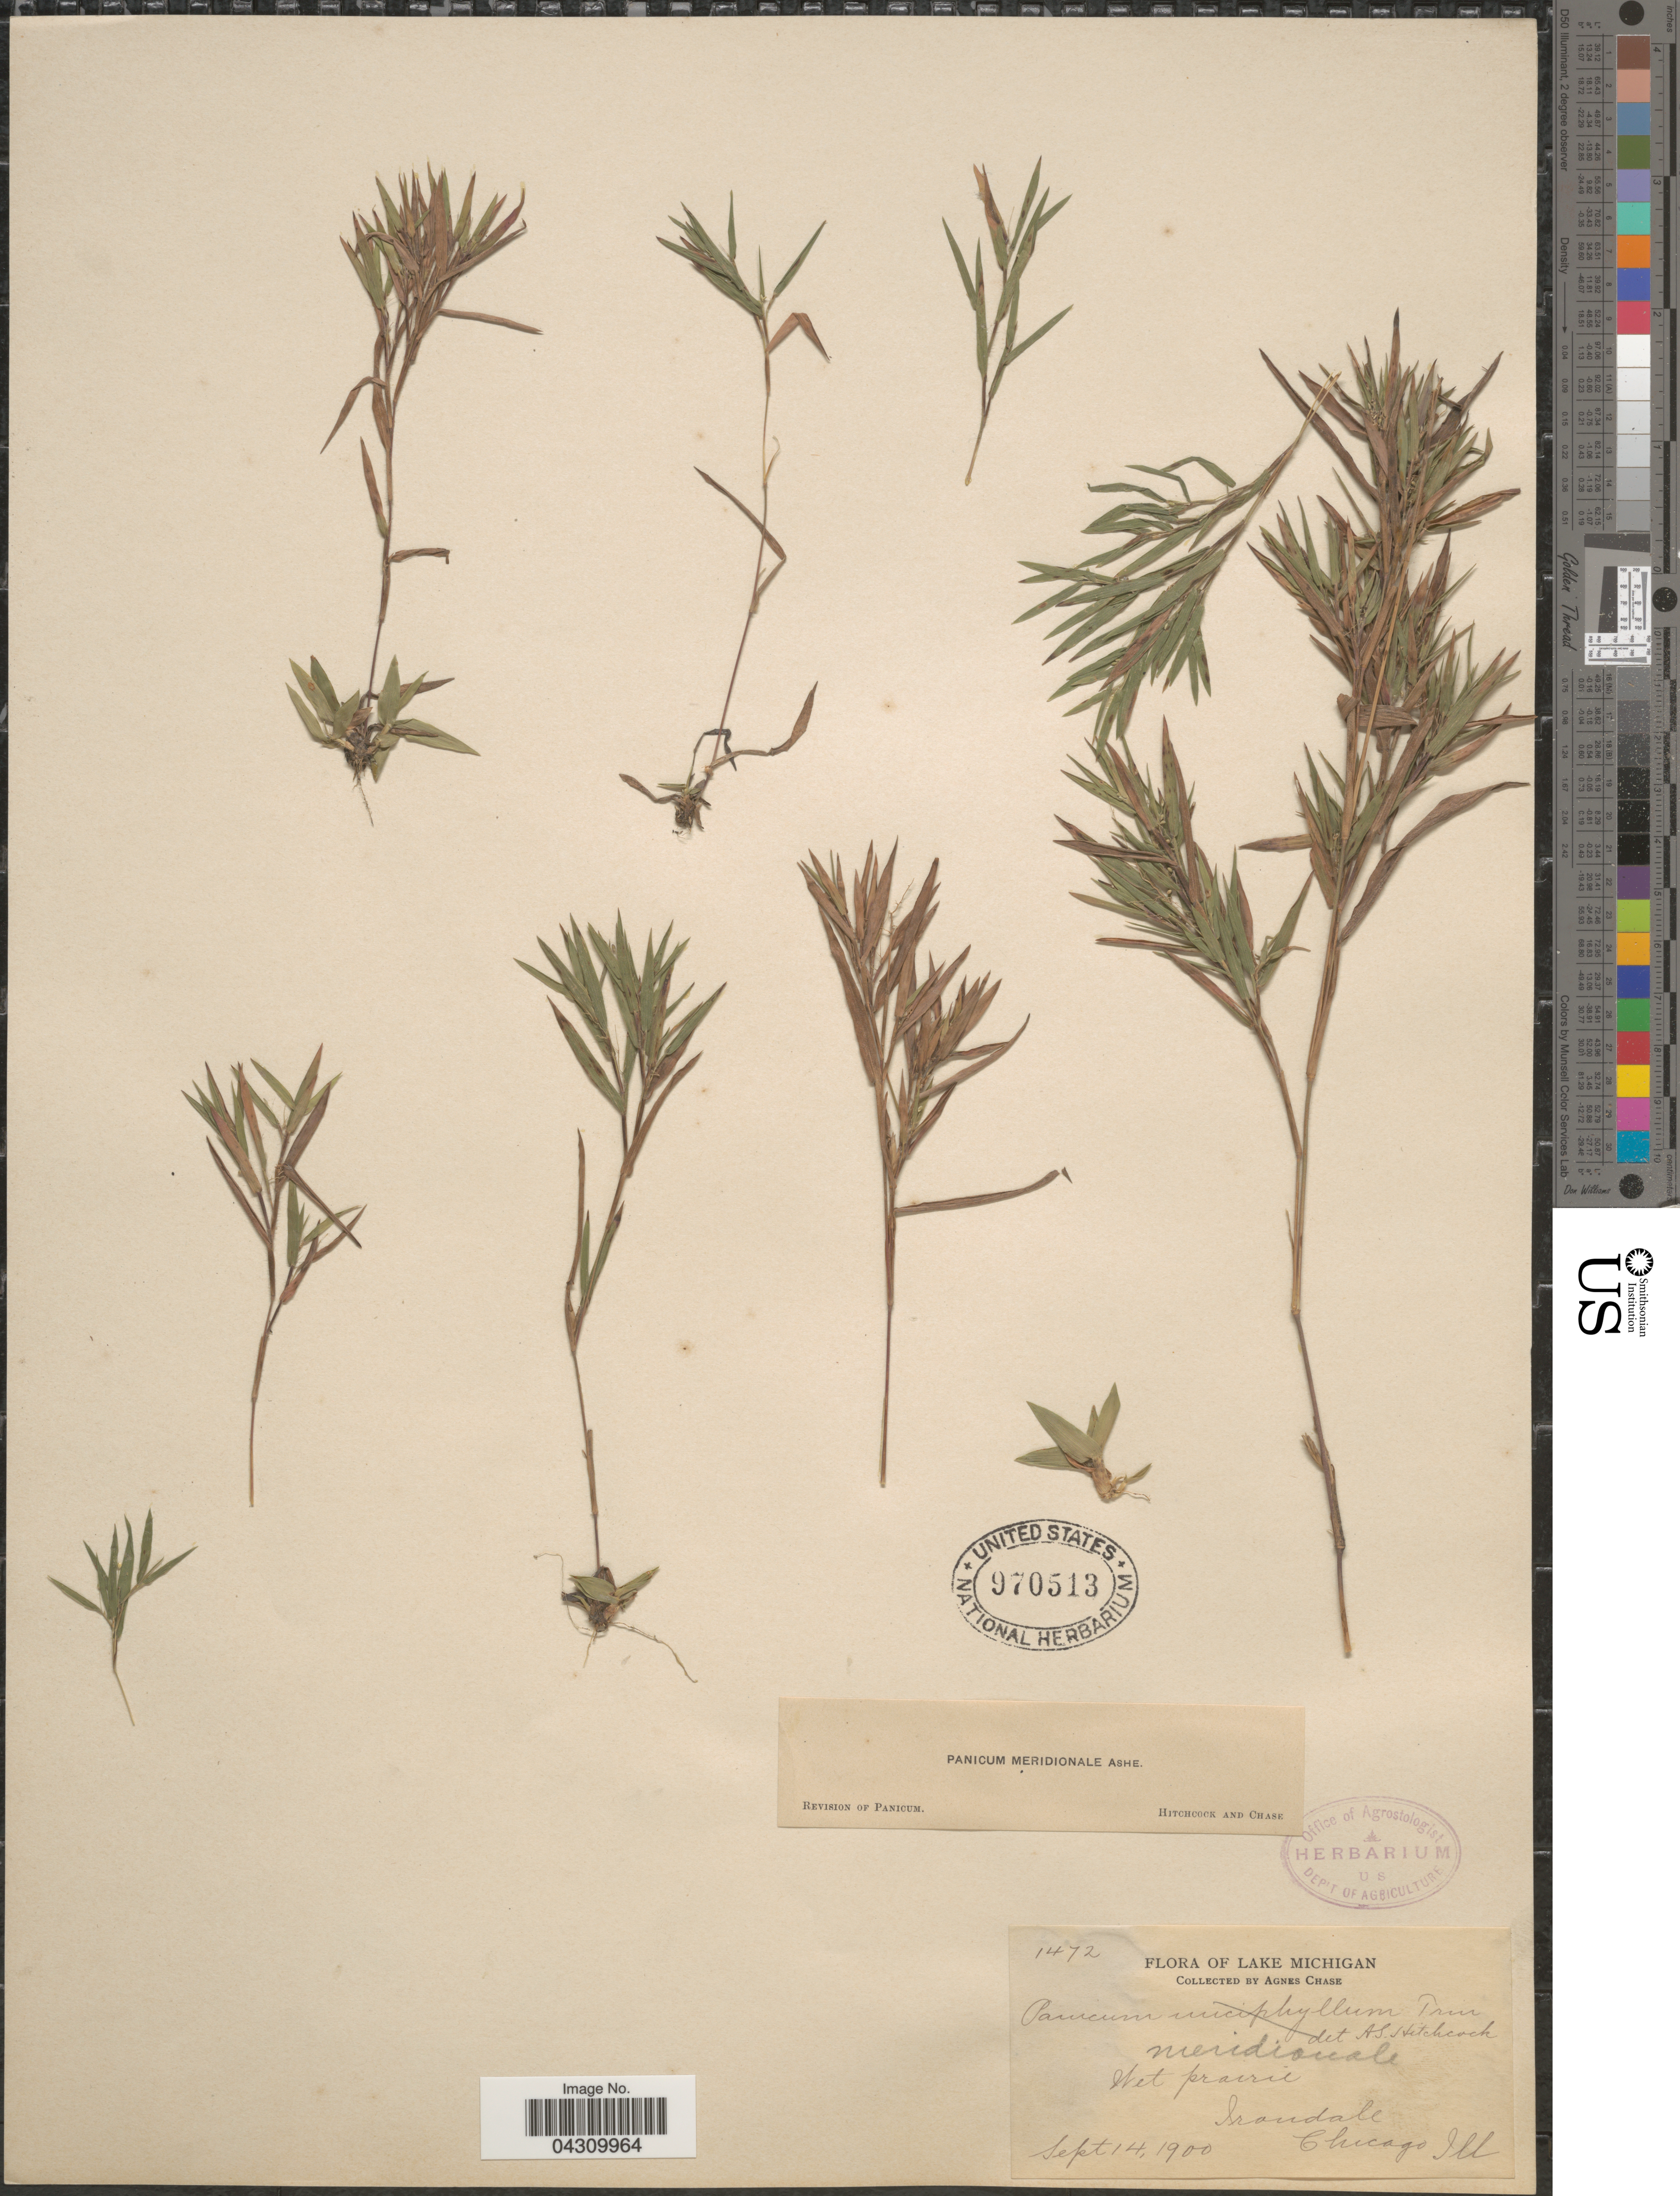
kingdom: Plantae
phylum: Tracheophyta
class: Liliopsida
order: Poales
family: Poaceae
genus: Dichanthelium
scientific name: Dichanthelium acuminatum var. acuminatum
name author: (Sw.) Gould & C.A. Clark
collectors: A. Chase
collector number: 1472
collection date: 1900-09-14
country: United States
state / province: Illinois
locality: Lake Michigan. Irondale. Chicago.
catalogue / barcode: US 970513